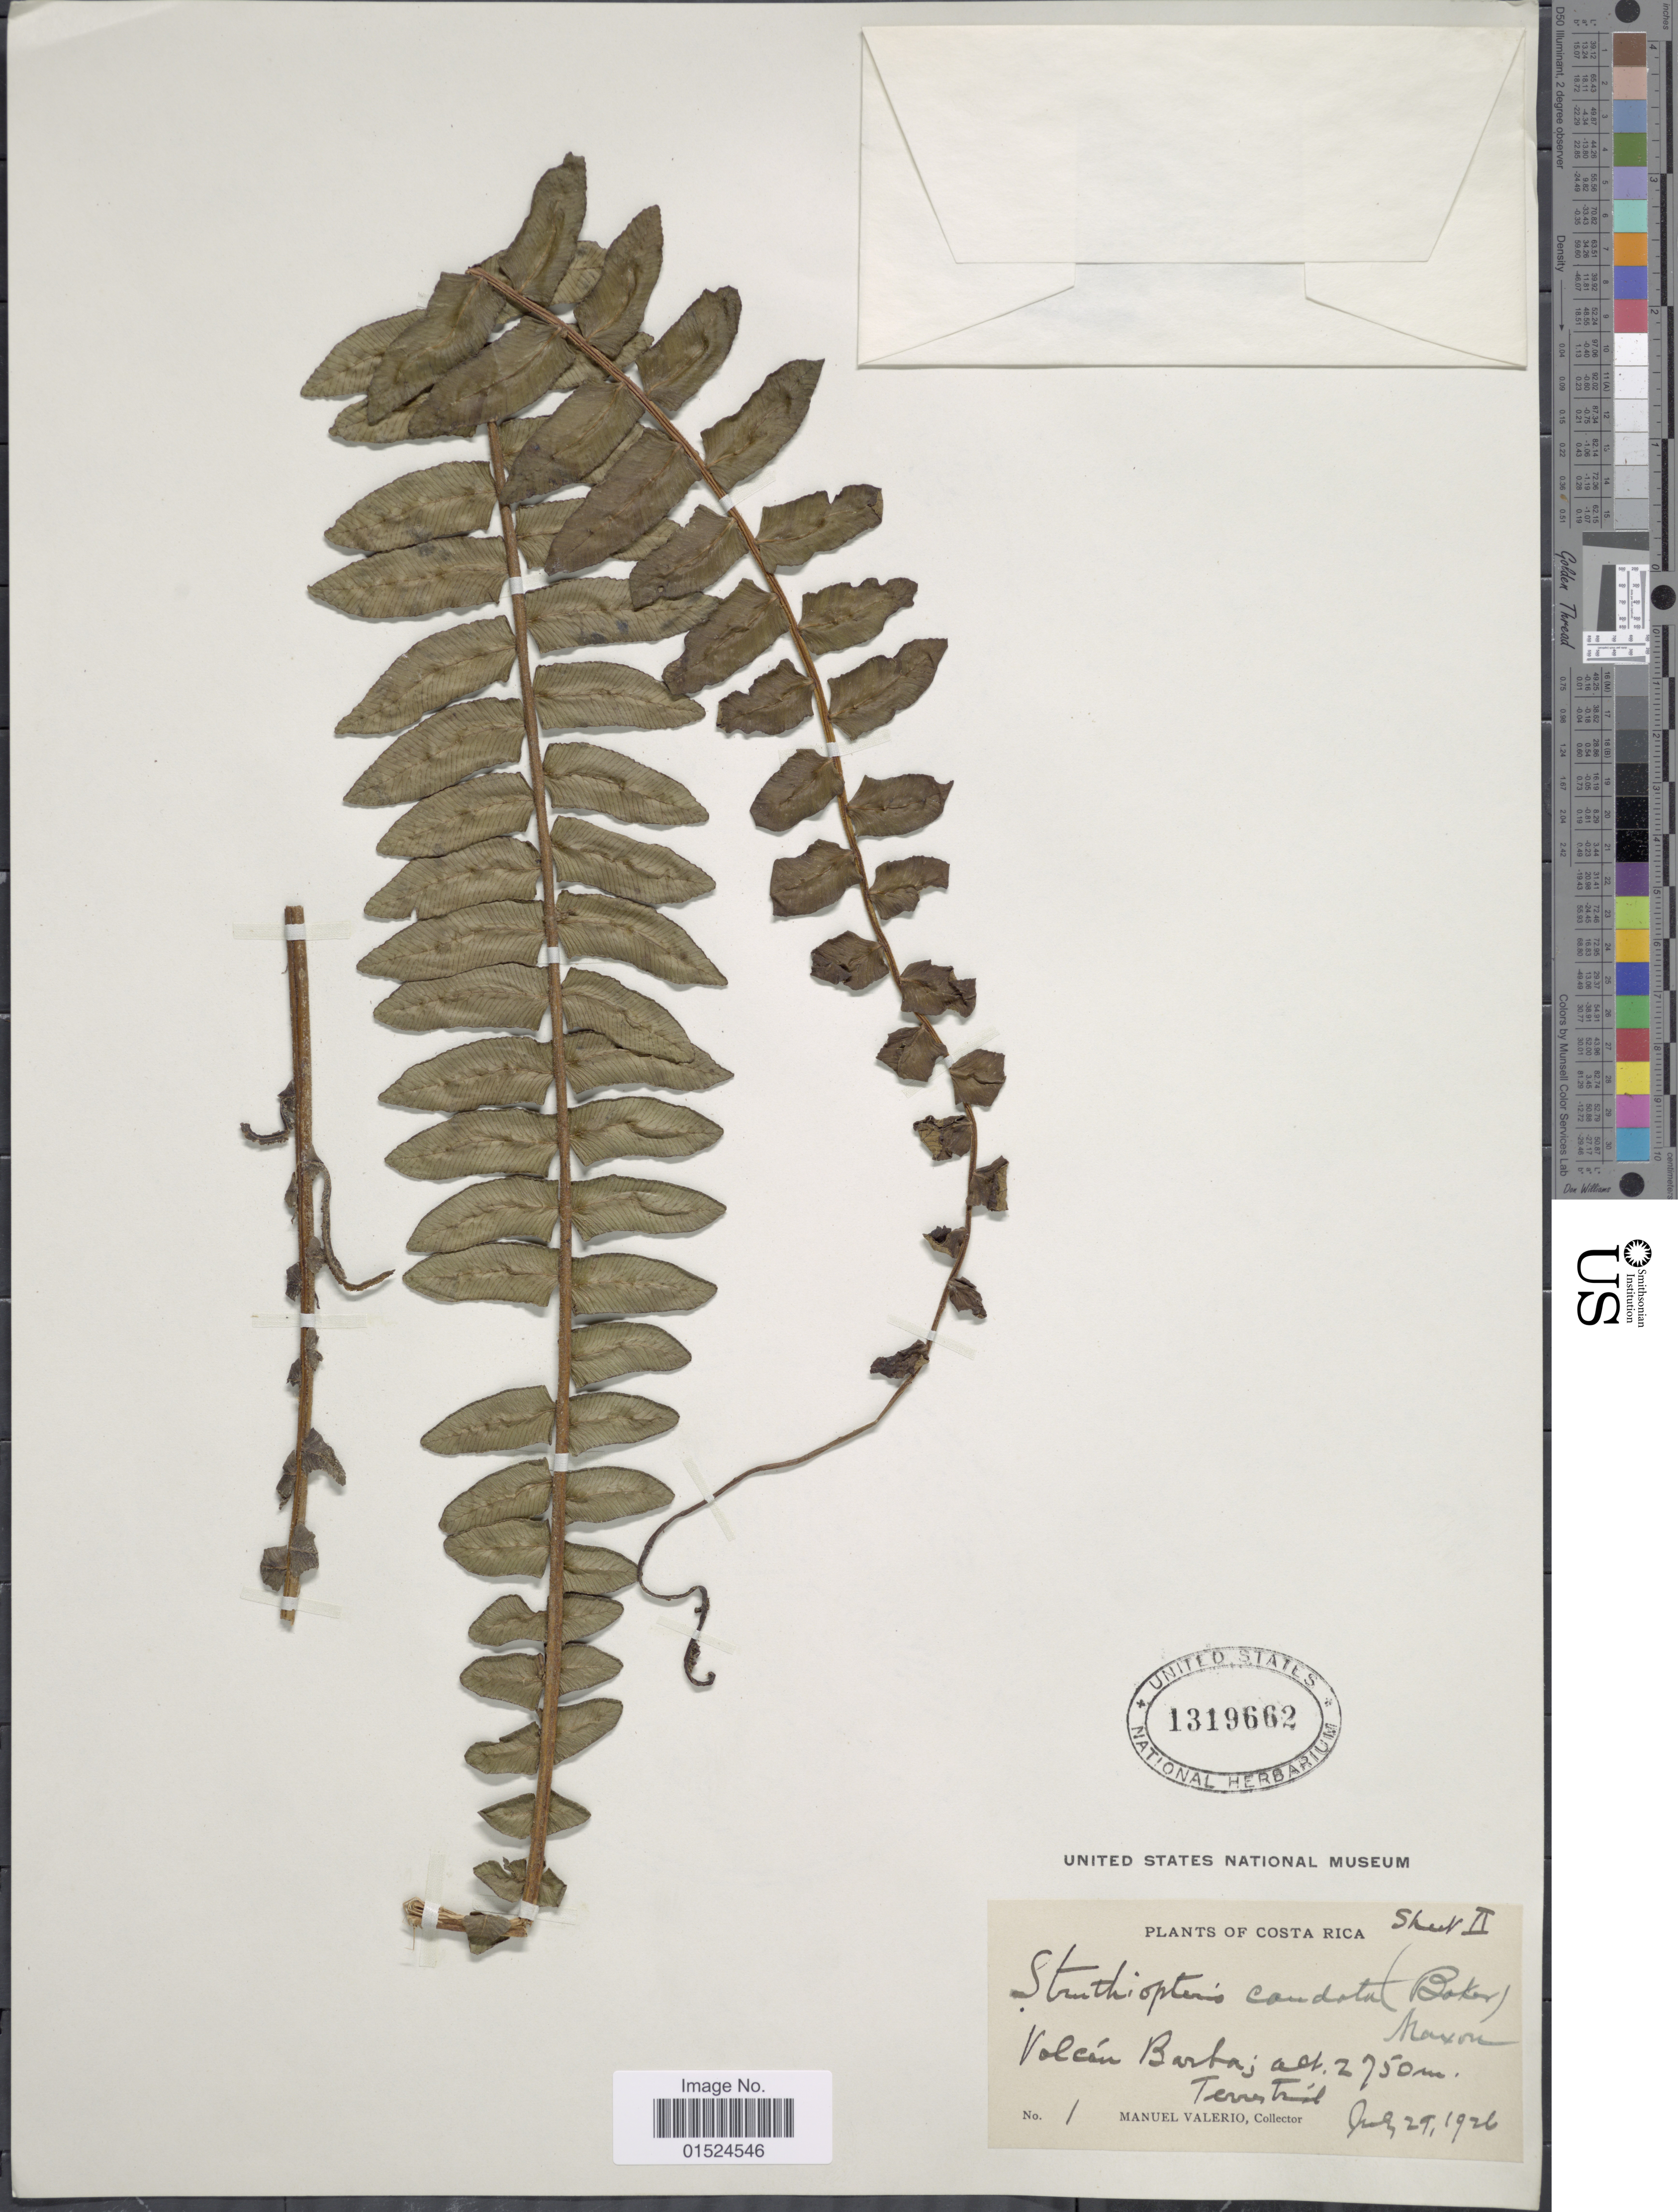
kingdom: Plantae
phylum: Tracheophyta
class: Polypodiopsida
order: Polypodiales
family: Blechnaceae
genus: Blechnum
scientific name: Blechnum sprucei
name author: C. Chr.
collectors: M. Valerio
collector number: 1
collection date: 1926-07-29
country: Costa Rica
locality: Volcán Barba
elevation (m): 2750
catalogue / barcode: US 1319662